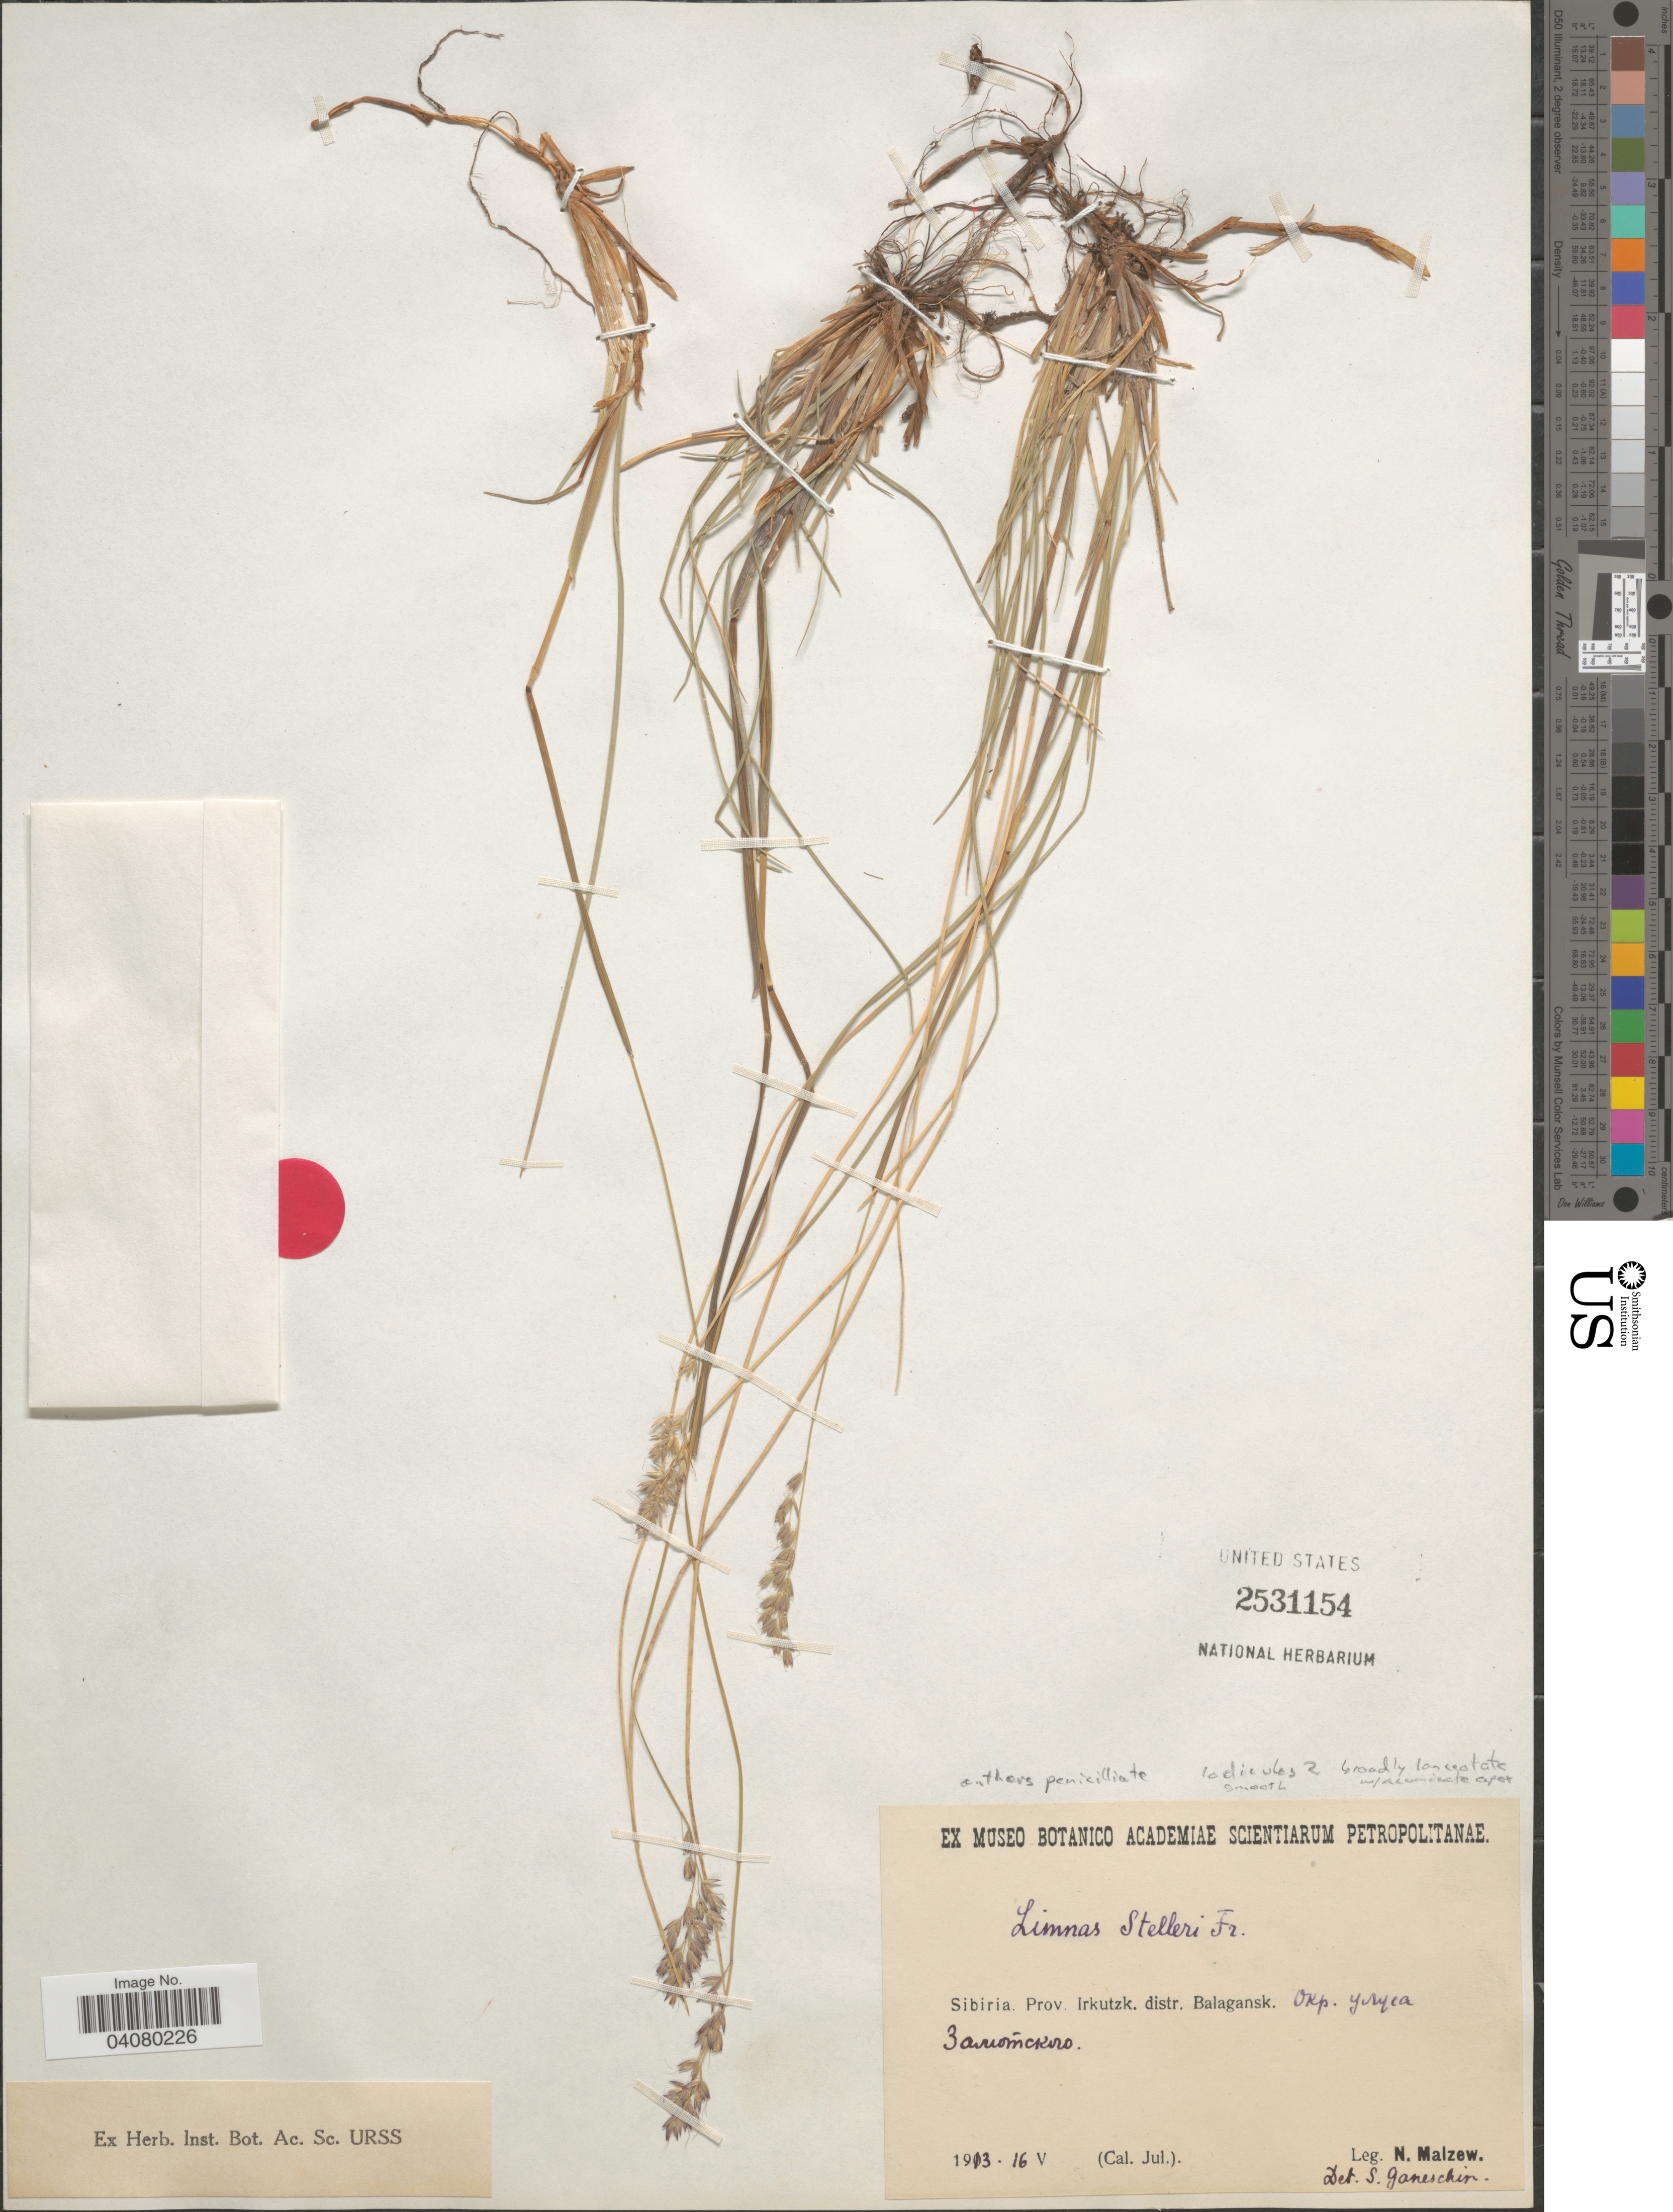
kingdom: Plantae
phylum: Tracheophyta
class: Liliopsida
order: Poales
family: Poaceae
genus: Limnas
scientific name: Limnas stelleri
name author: Trin.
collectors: N. Malzew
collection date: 1913-05-16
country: Russian Federation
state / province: Irkutsk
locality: Sibiria. Prov. Irkutzk, distr. Balagansk. Vicinity of meadow Zamotskogo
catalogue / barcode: US 2531154